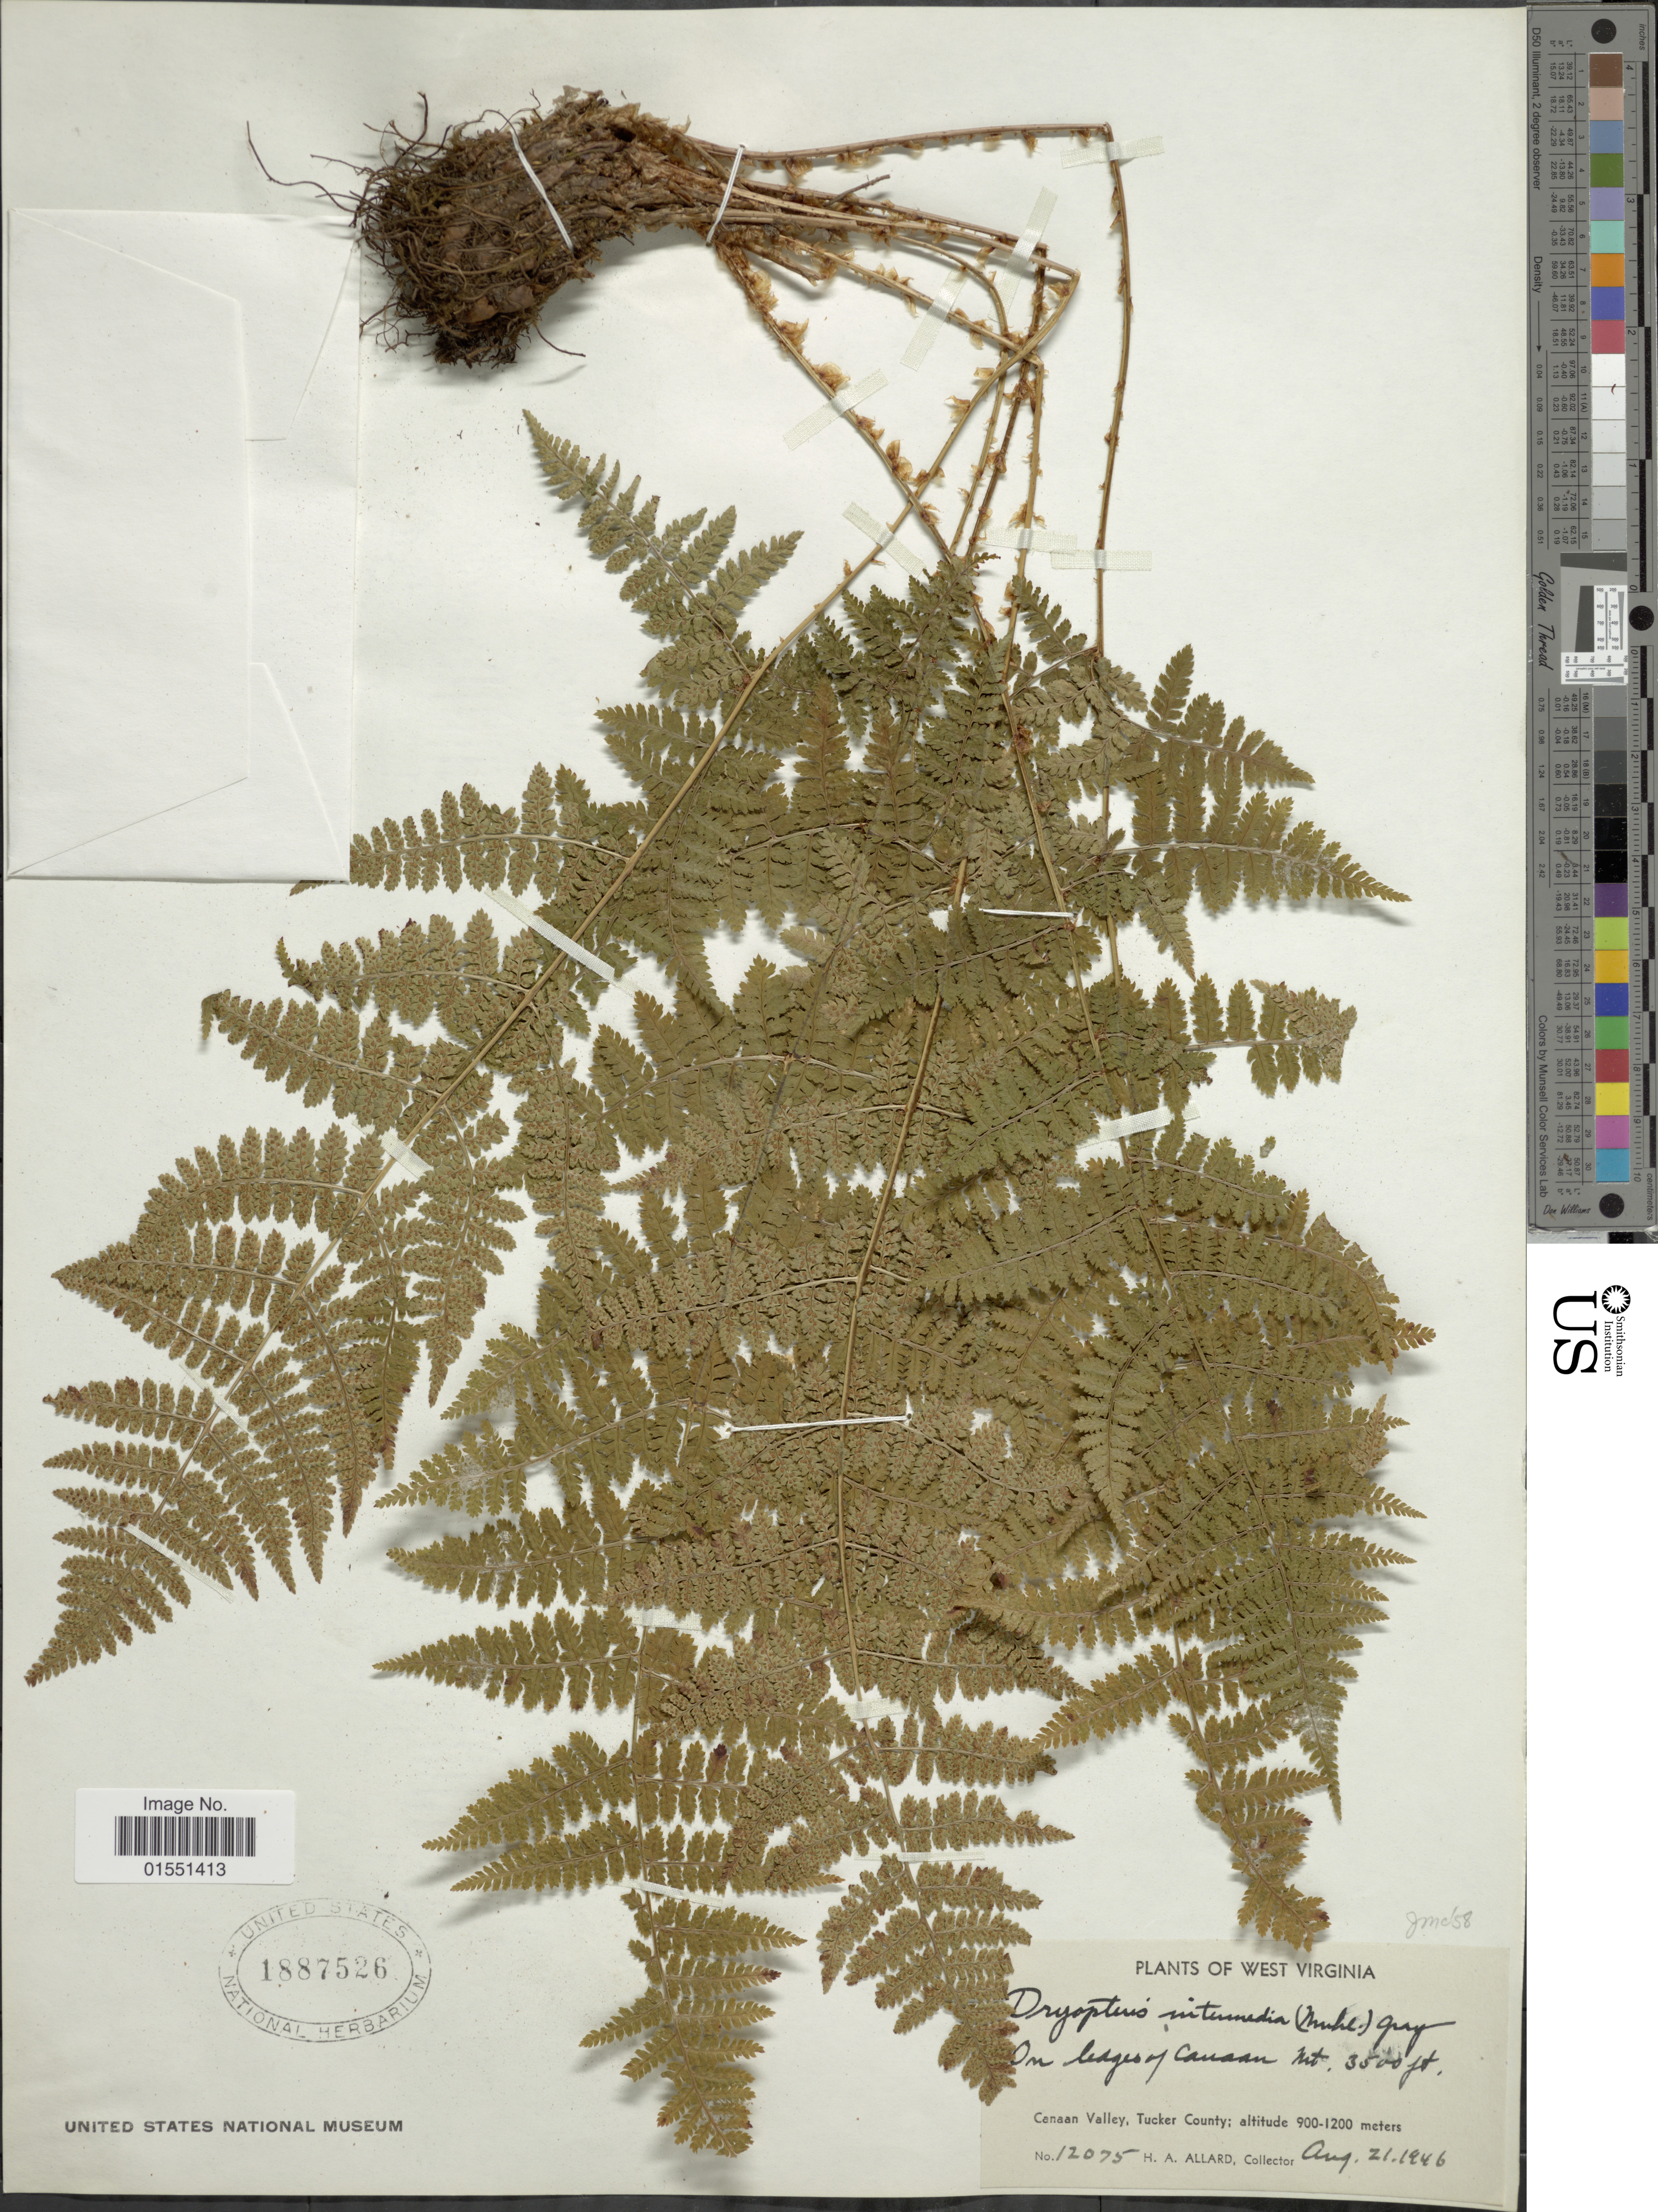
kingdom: Plantae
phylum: Tracheophyta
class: Polypodiopsida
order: Polypodiales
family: Dryopteridaceae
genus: Dryopteris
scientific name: Dryopteris intermedia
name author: (Muhl.) A. Gray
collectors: H. A. Allard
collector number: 12075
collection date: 1946-08-21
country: United States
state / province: West Virginia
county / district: Tucker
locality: On ledges of Canaan Mt., Canaan Valley, Tucker County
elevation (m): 1067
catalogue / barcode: US 1887526